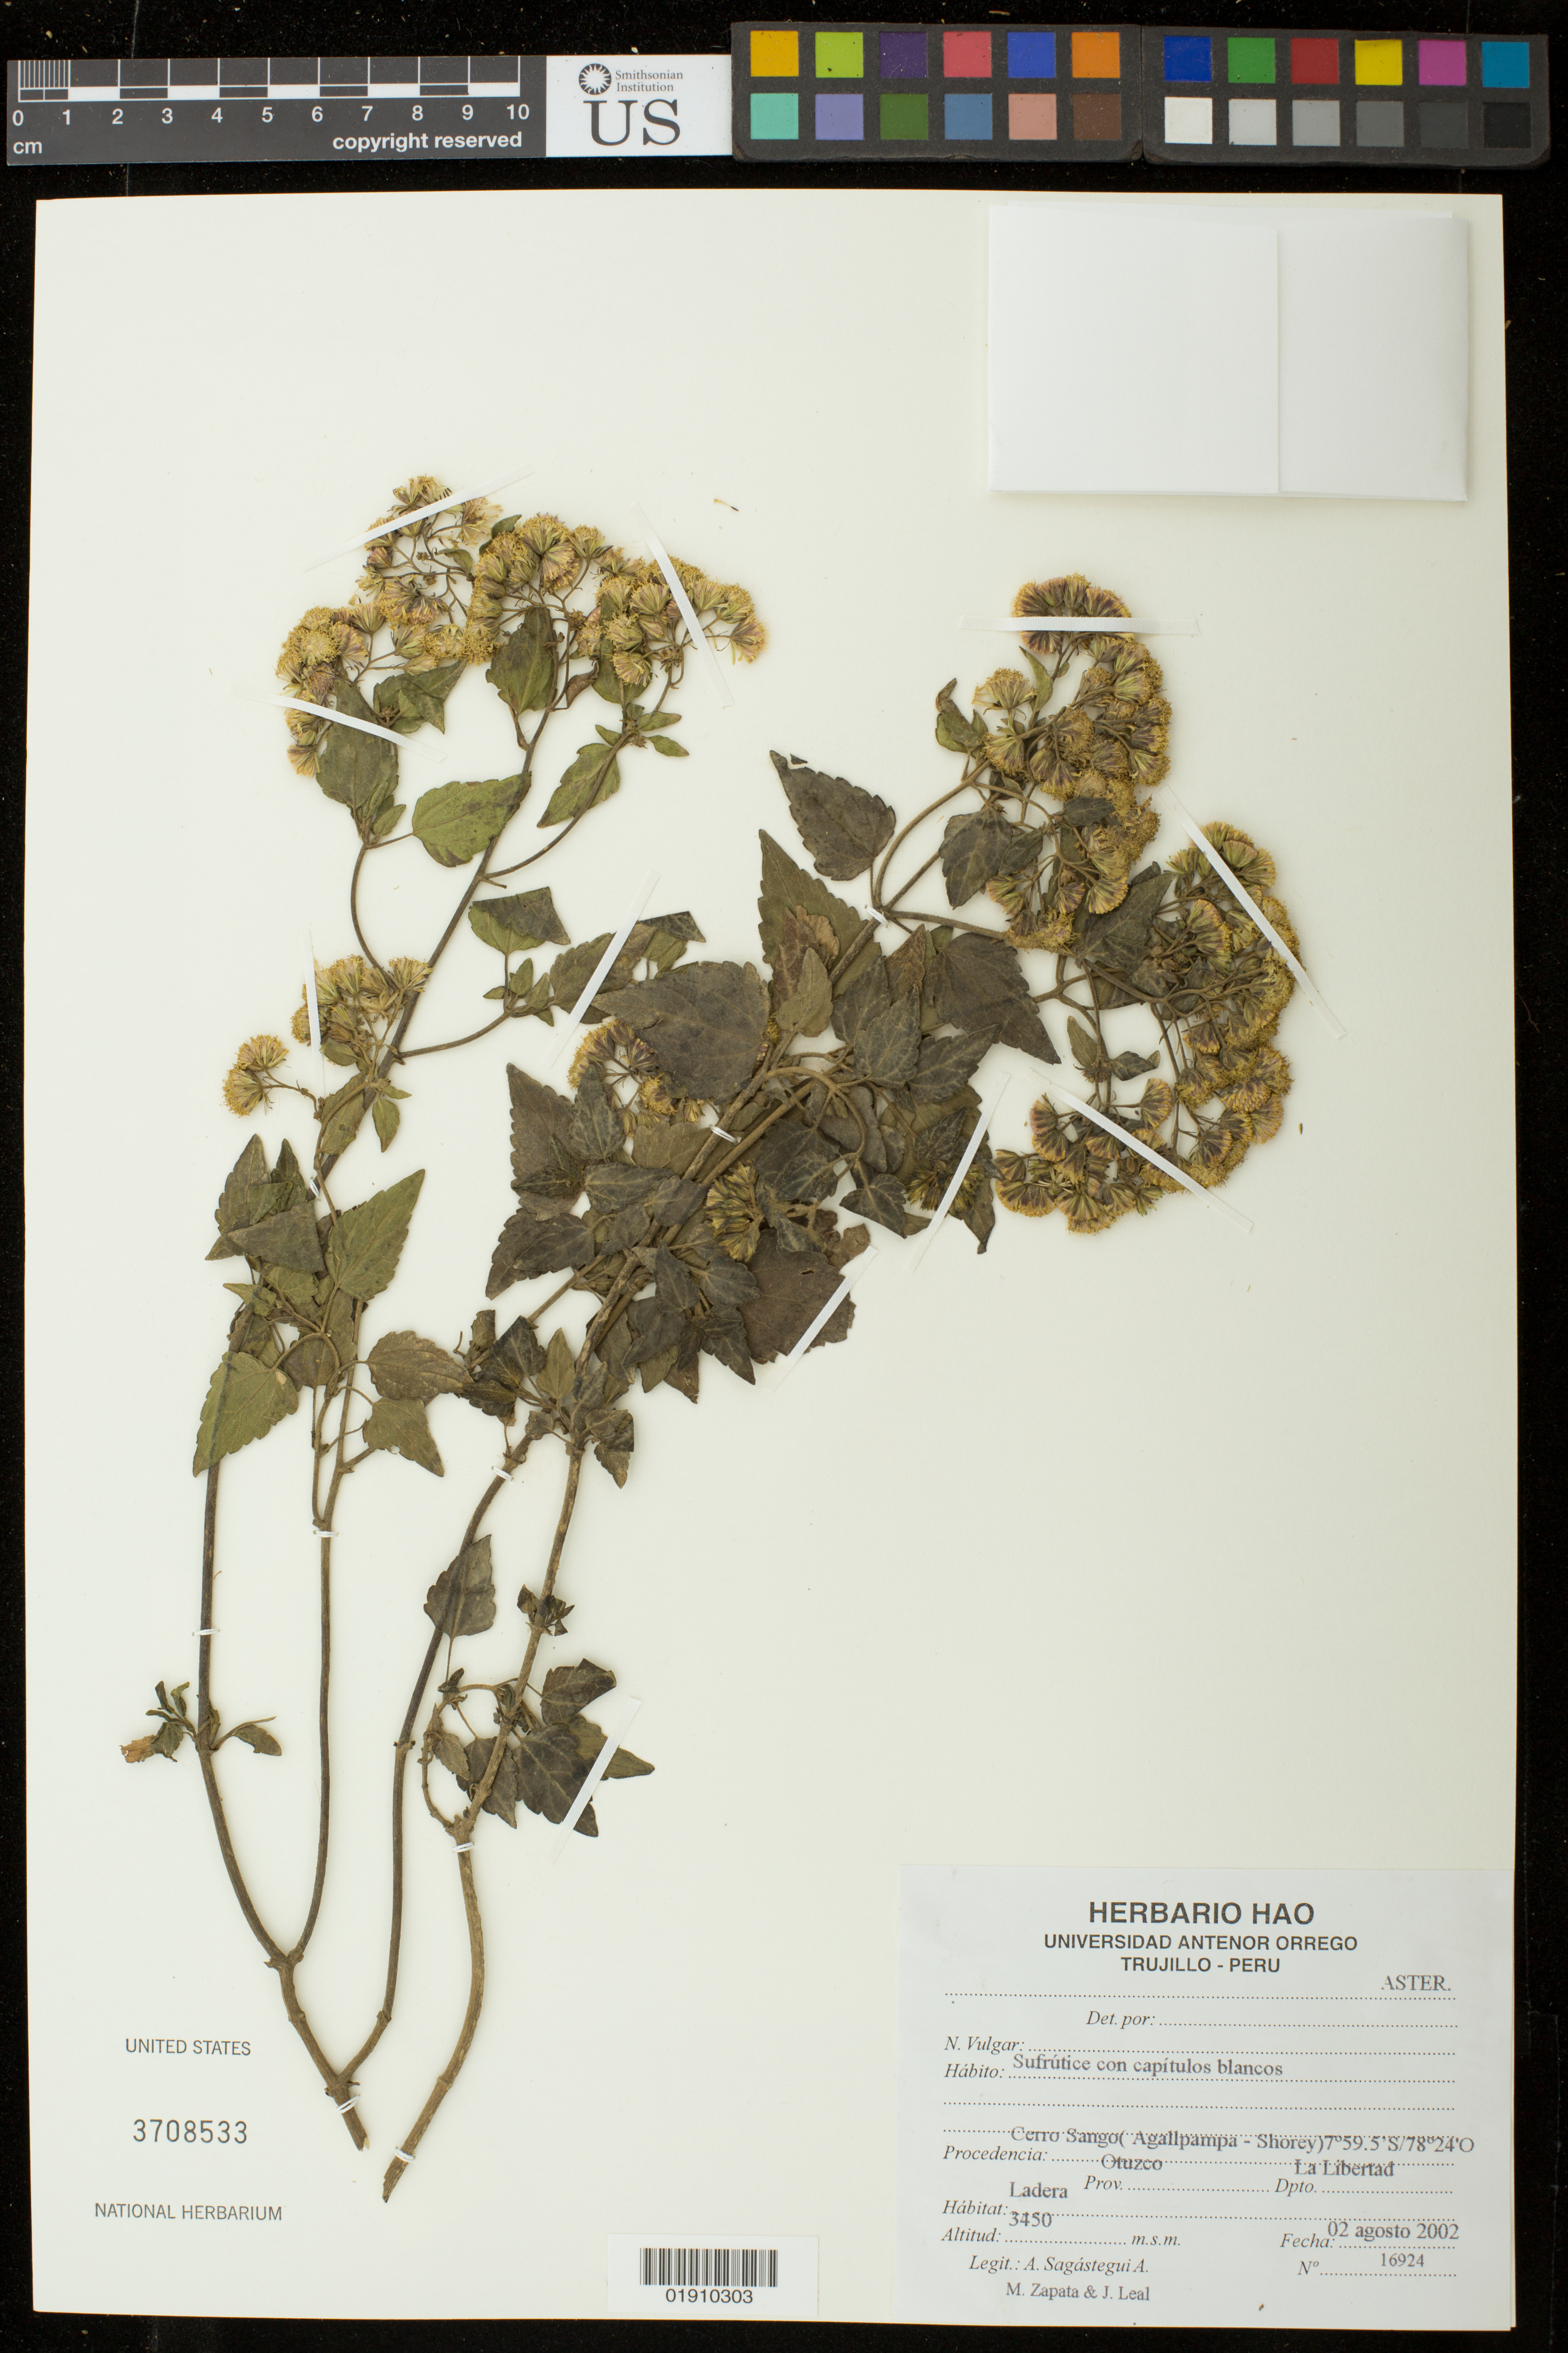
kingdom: Plantae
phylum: Tracheophyta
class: Magnoliopsida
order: Asterales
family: Asteraceae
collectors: A. Sagástegui A., M. Zapata & J. Leal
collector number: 16924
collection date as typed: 02 agosto 2002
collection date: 2002-08-02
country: Peru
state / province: La Libertad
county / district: Otuzco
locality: Cerro Sango (Agallpampa-Shorey)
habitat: Ladera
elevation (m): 3450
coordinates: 7 59.5 S, 78 24 O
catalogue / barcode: US 3708533